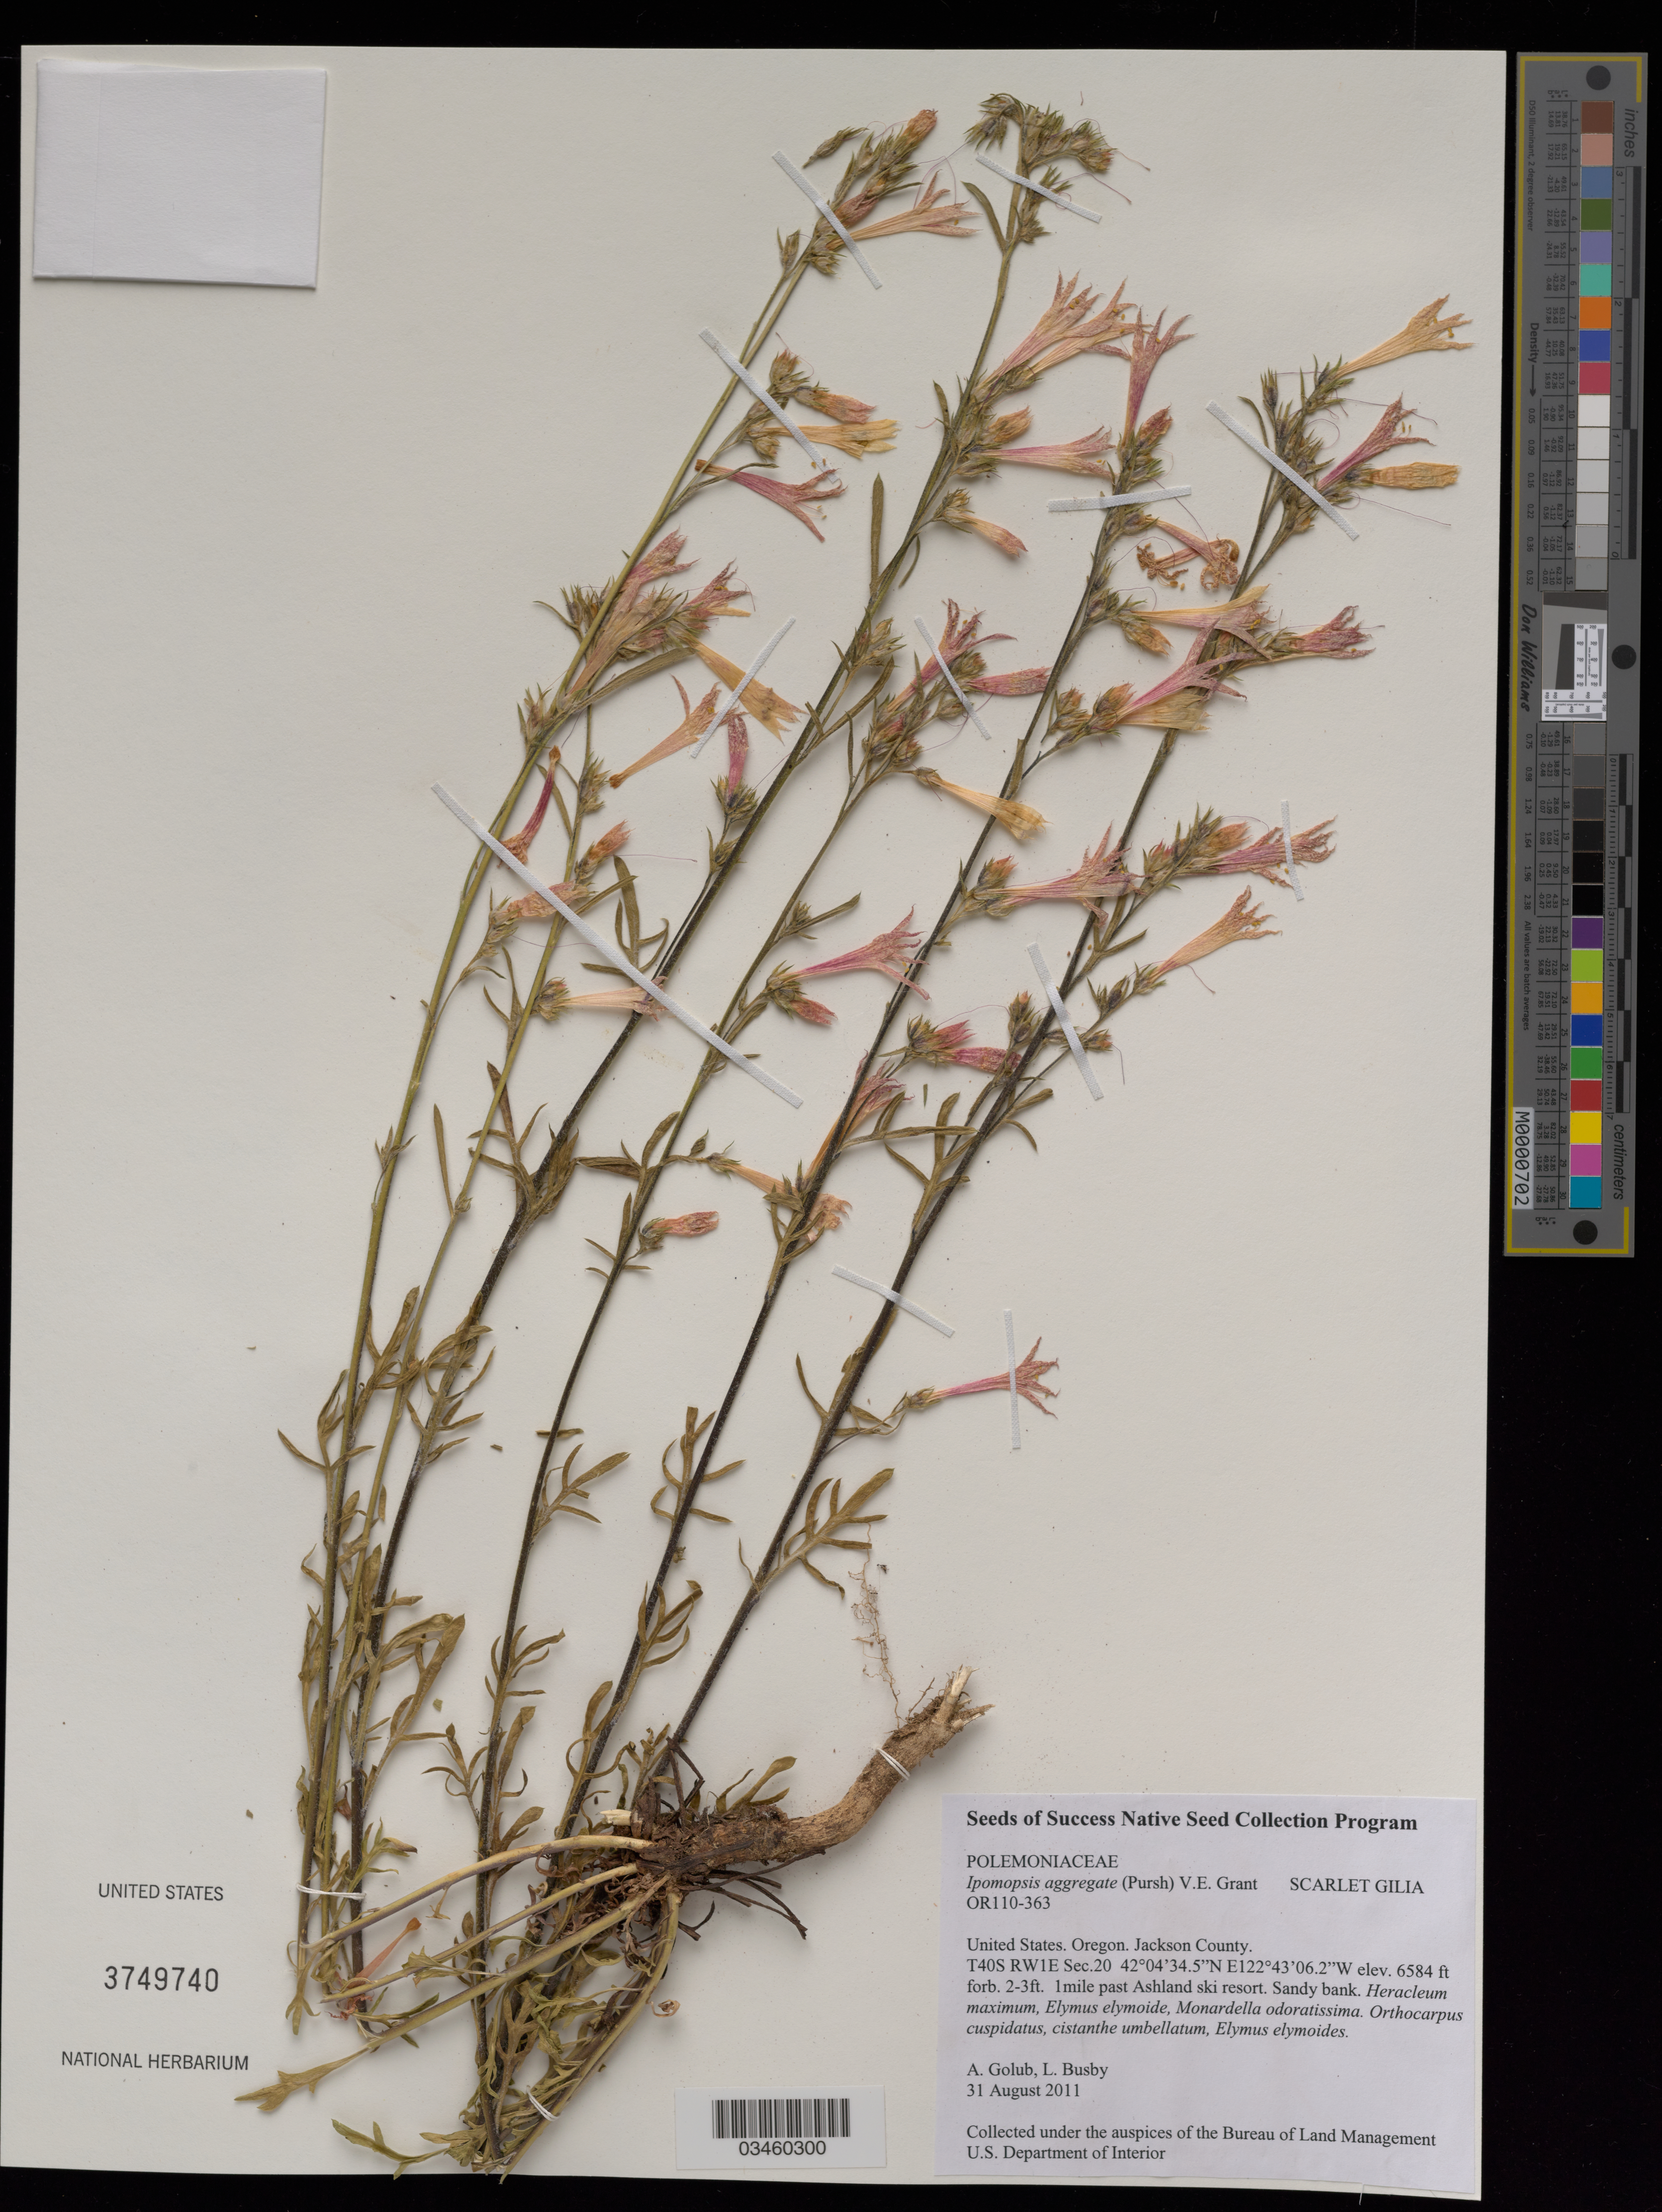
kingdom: Plantae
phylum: Tracheophyta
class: Magnoliopsida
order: Ericales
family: Polemoniaceae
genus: Ipomopsis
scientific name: Ipomopsis aggregata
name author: (Pursh) V.E. Grant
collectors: A. Golub & L. Busby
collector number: OR110-363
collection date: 2011-08-31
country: United States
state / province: Oregon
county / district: Jackson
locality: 1 mi. past Ashland ski resort. T40S RW1E Sec 20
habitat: Sandy bank. With Heracleum maximum, Elymus elymoides, ect.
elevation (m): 2007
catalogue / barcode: US 3749740